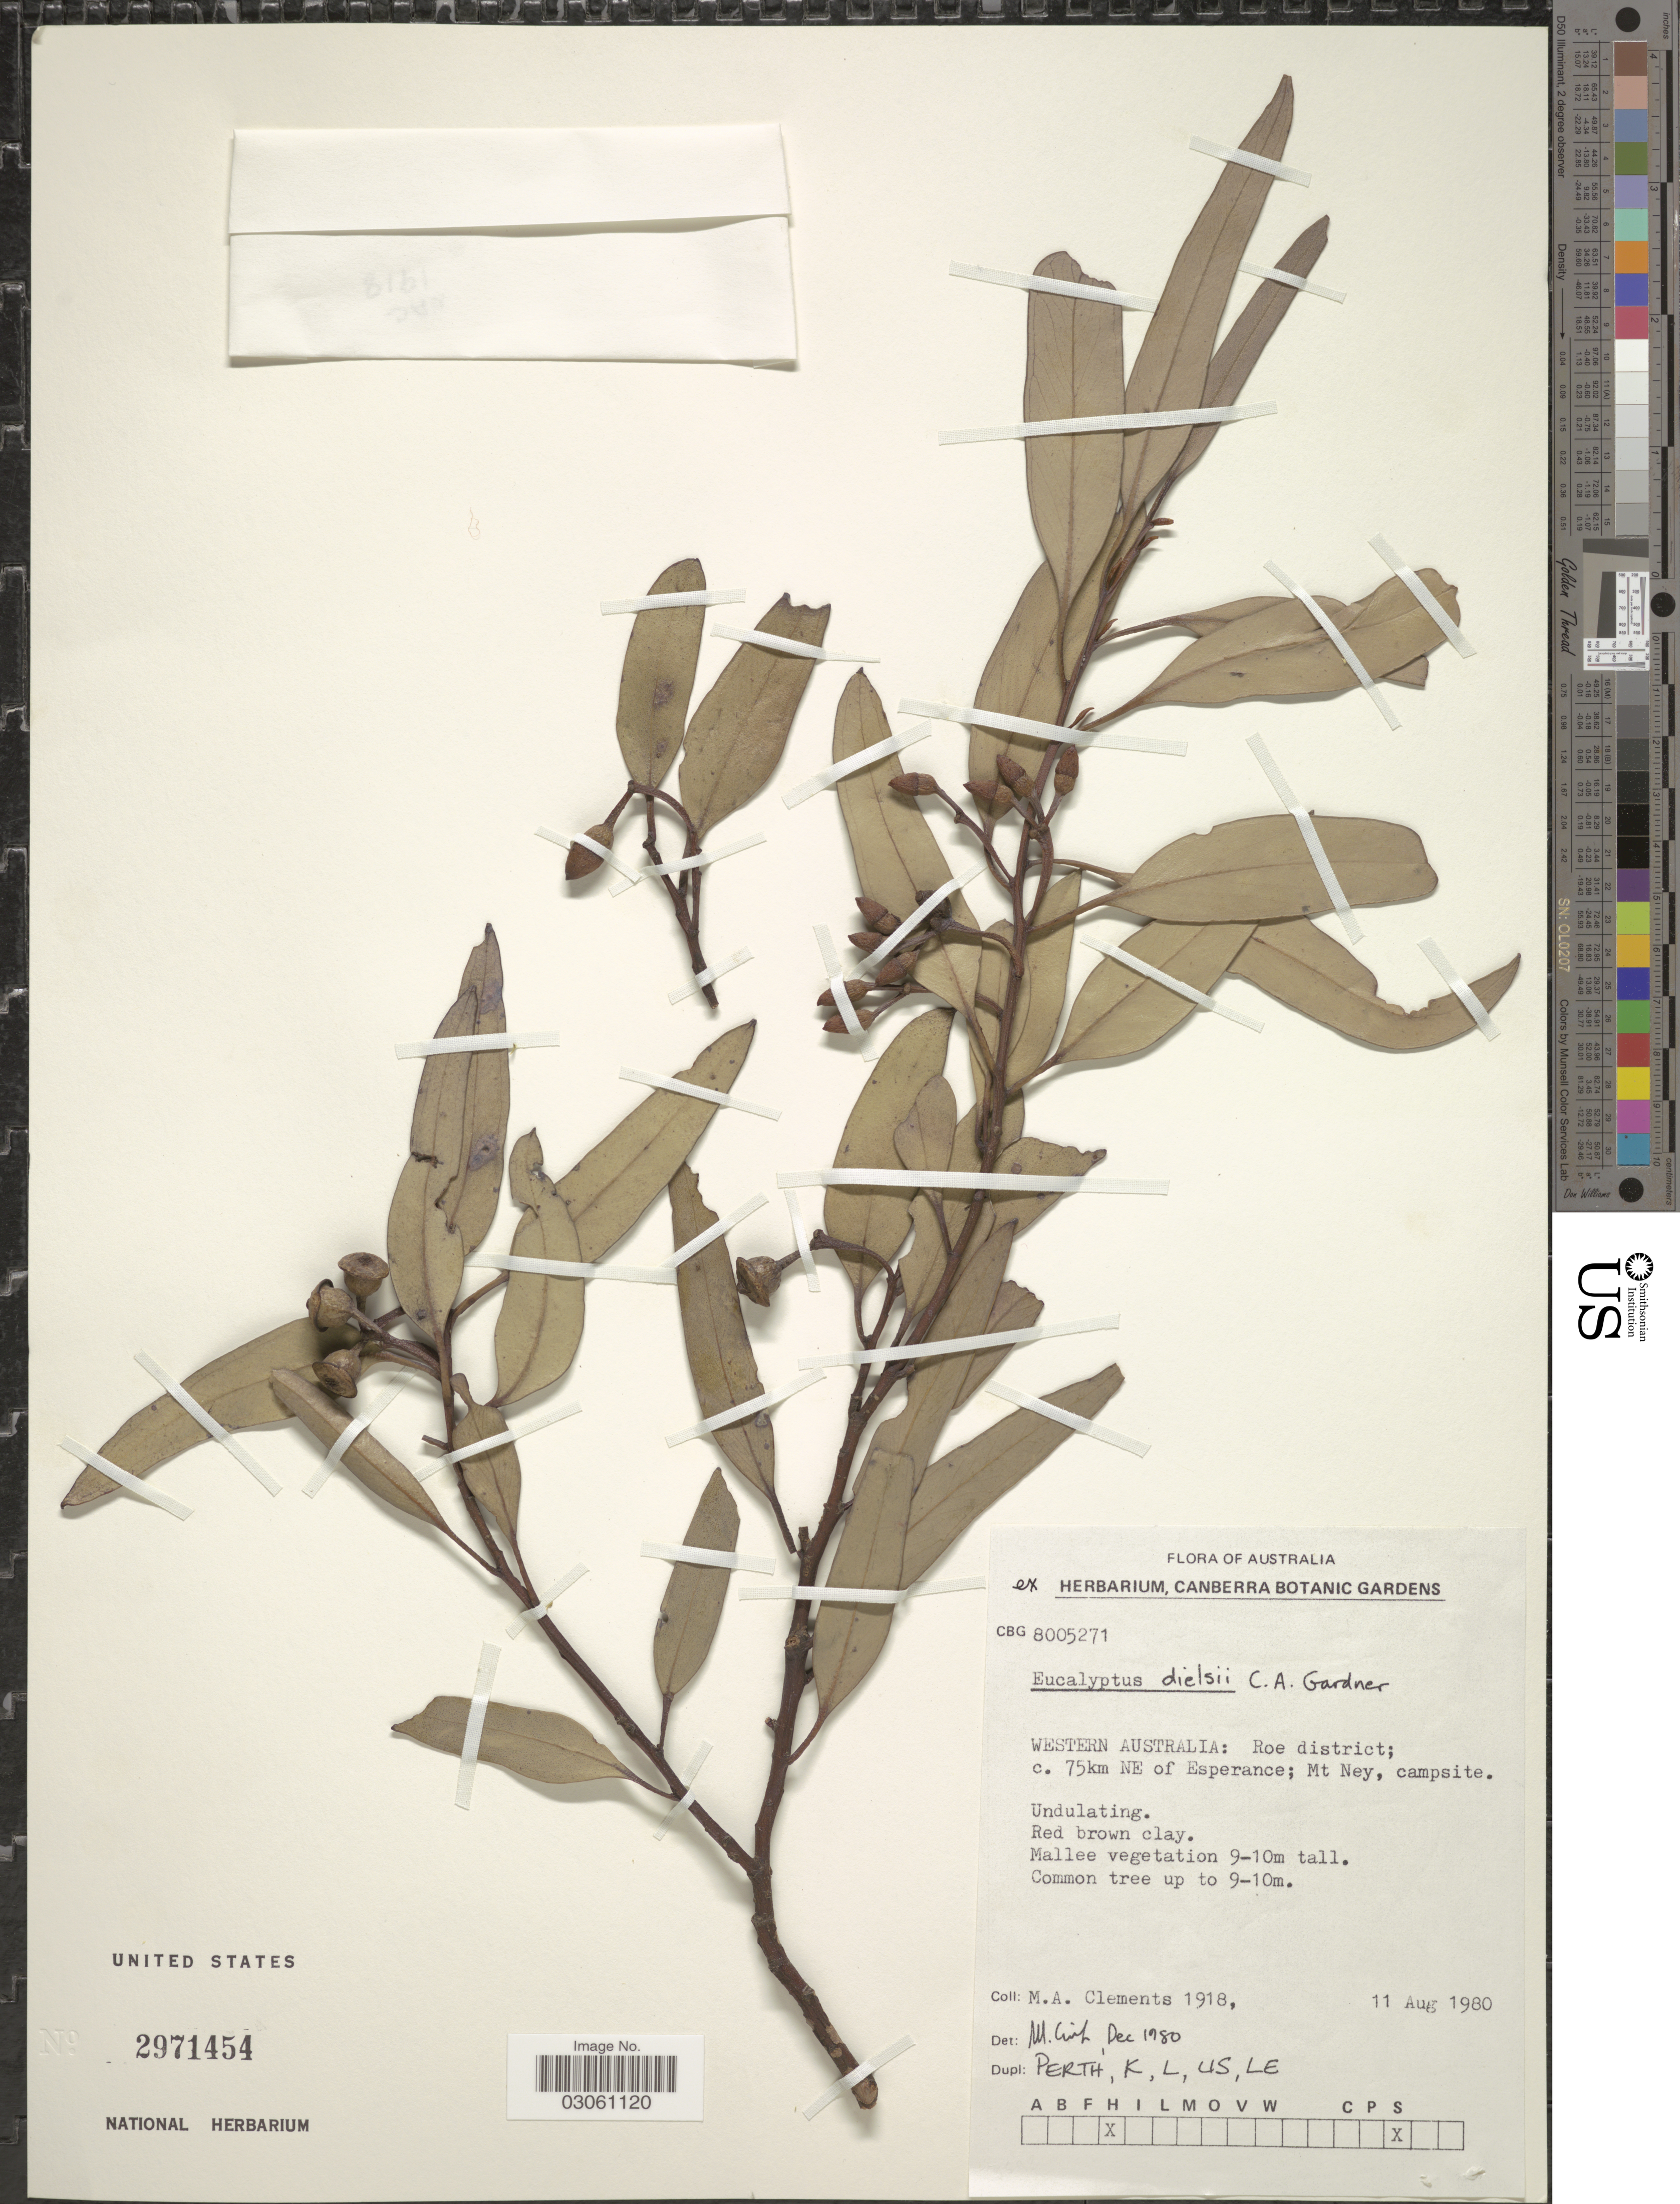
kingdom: Plantae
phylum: Tracheophyta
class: Magnoliopsida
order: Myrtales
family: Myrtaceae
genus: Eucalyptus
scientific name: Eucalyptus dielsii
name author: C.A. Gardner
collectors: M. Clements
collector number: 1918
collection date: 1980-08-11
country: Australia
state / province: Western Australia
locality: Roe district; c. 75km NE of Esperance; Mt Ney, campsite.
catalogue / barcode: US 2971454